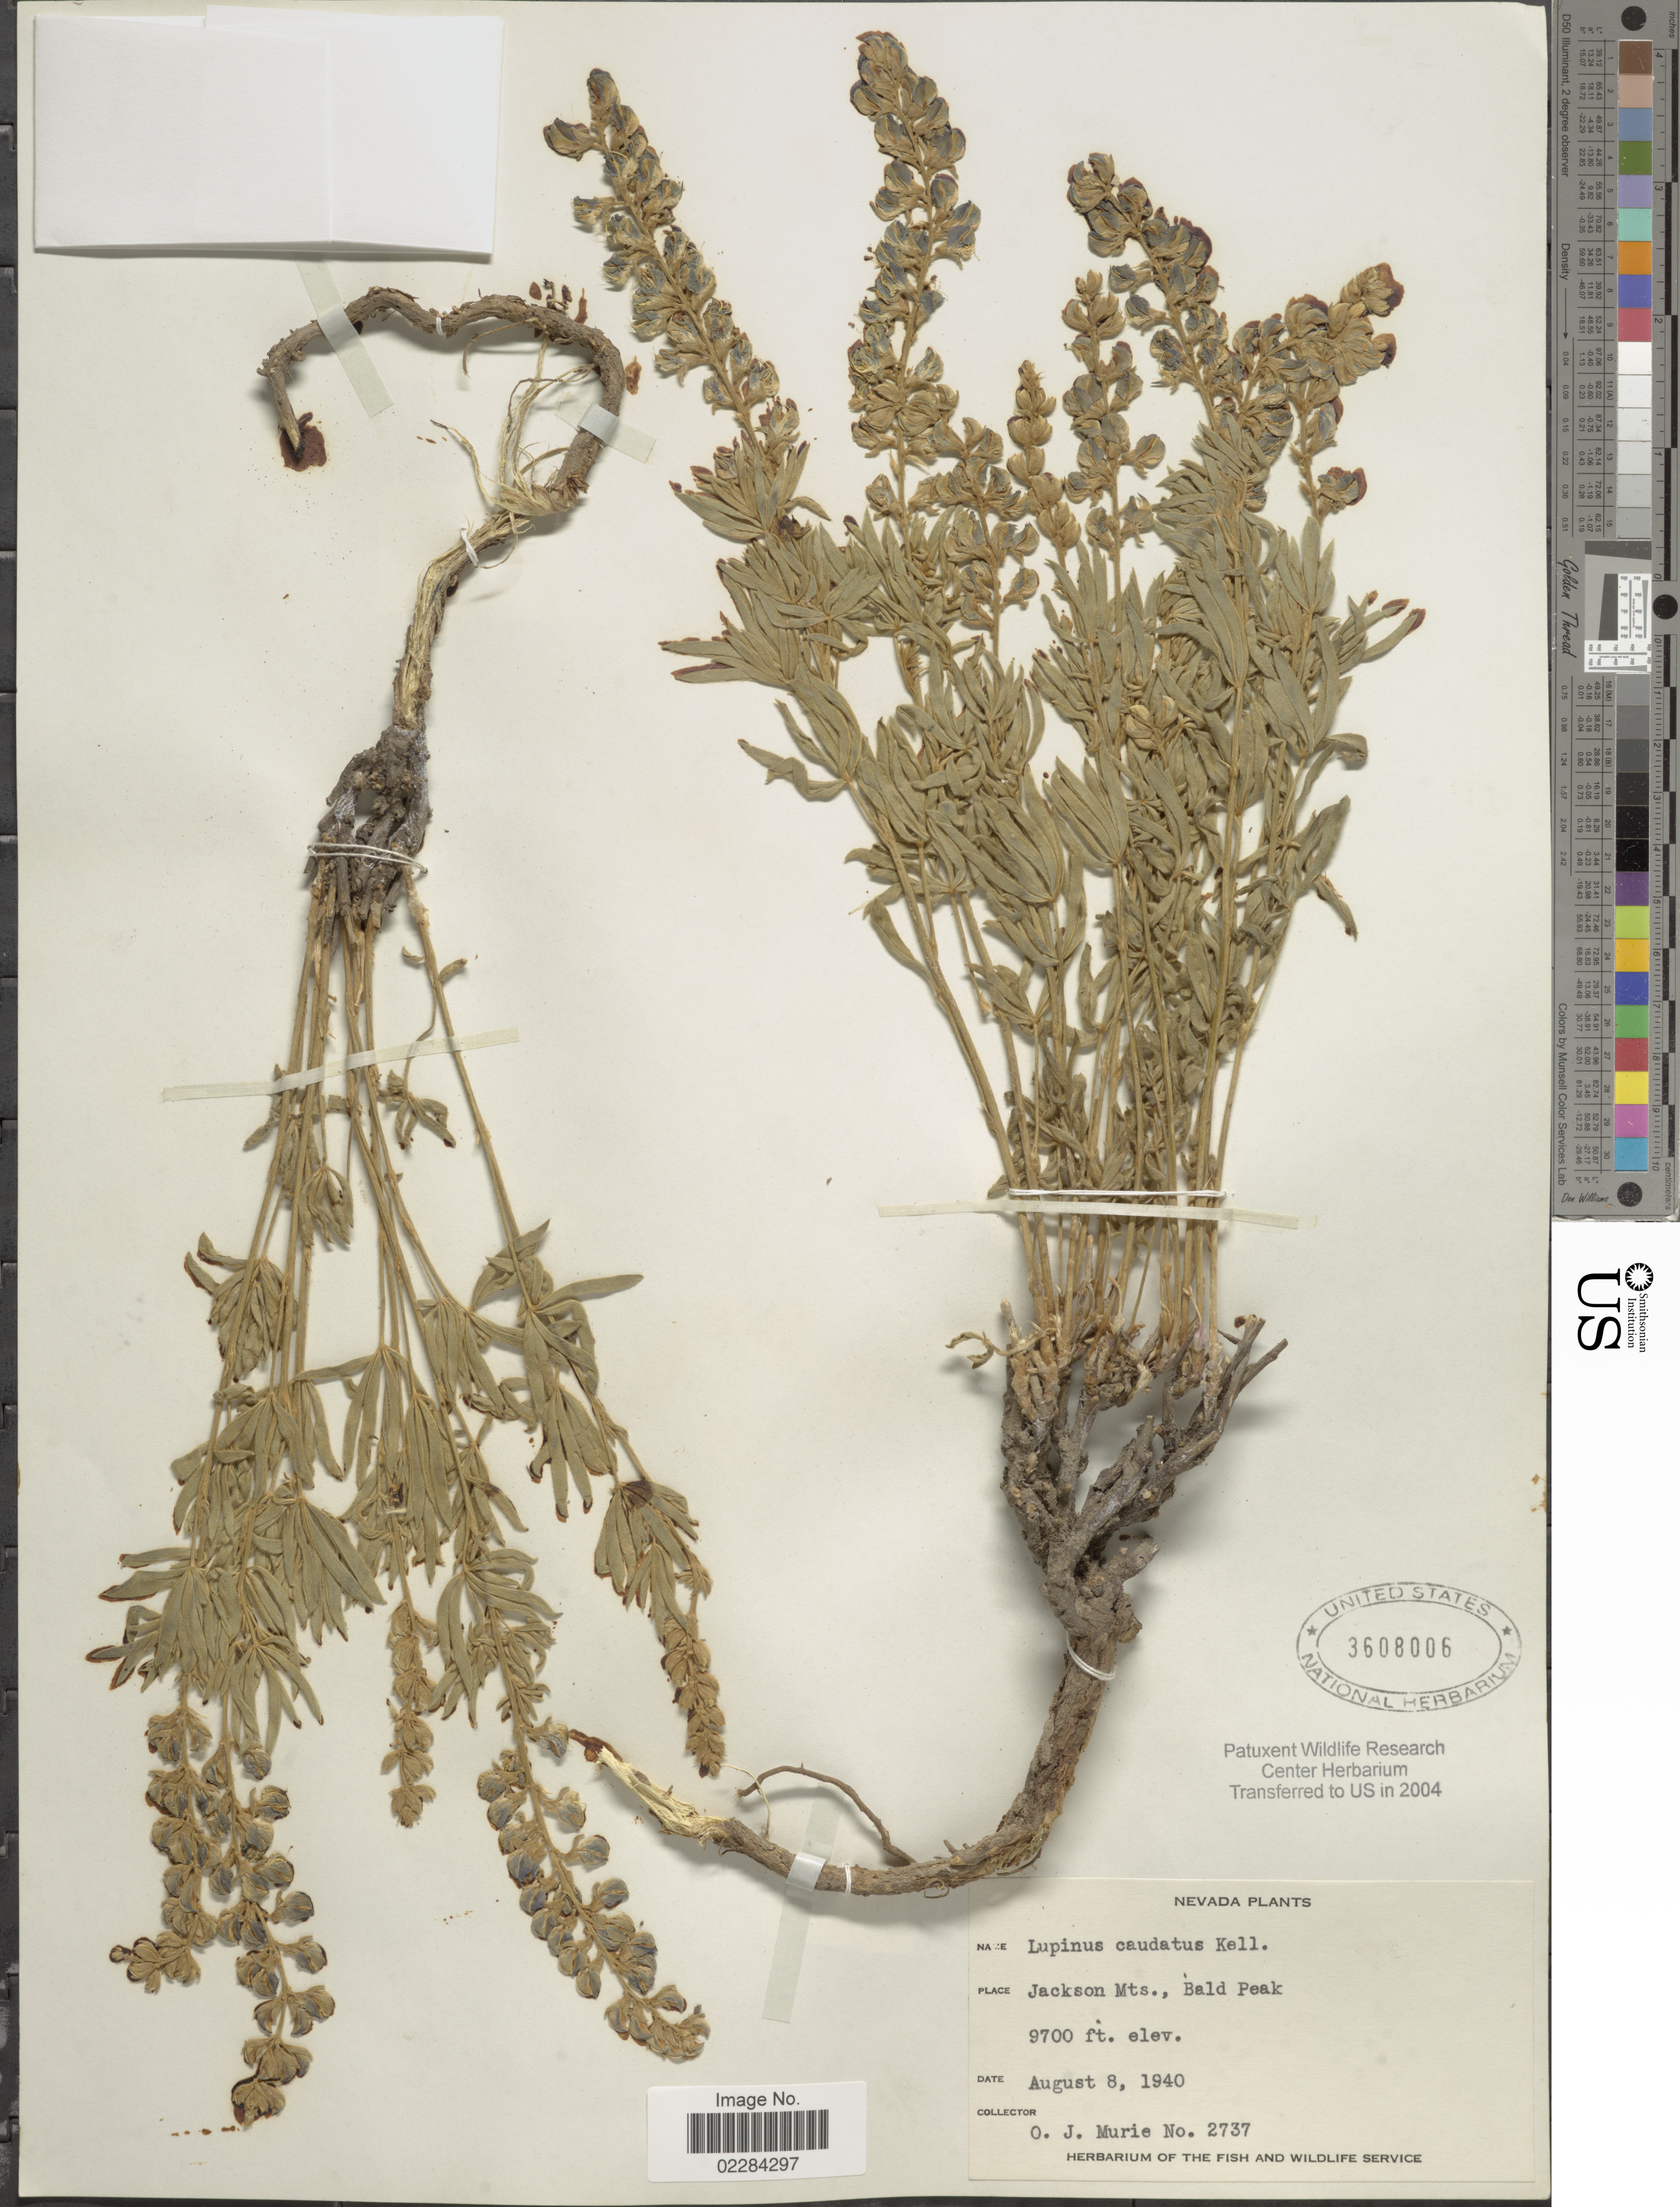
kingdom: Plantae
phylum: Tracheophyta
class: Magnoliopsida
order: Fabales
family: Fabaceae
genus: Lupinus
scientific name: Lupinus caudatus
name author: Kellogg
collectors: O. Murie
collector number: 2737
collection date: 1940-08-08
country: United States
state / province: Nevada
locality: Jackson Mts., Bald Peak.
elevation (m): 2957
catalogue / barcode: US 3608006